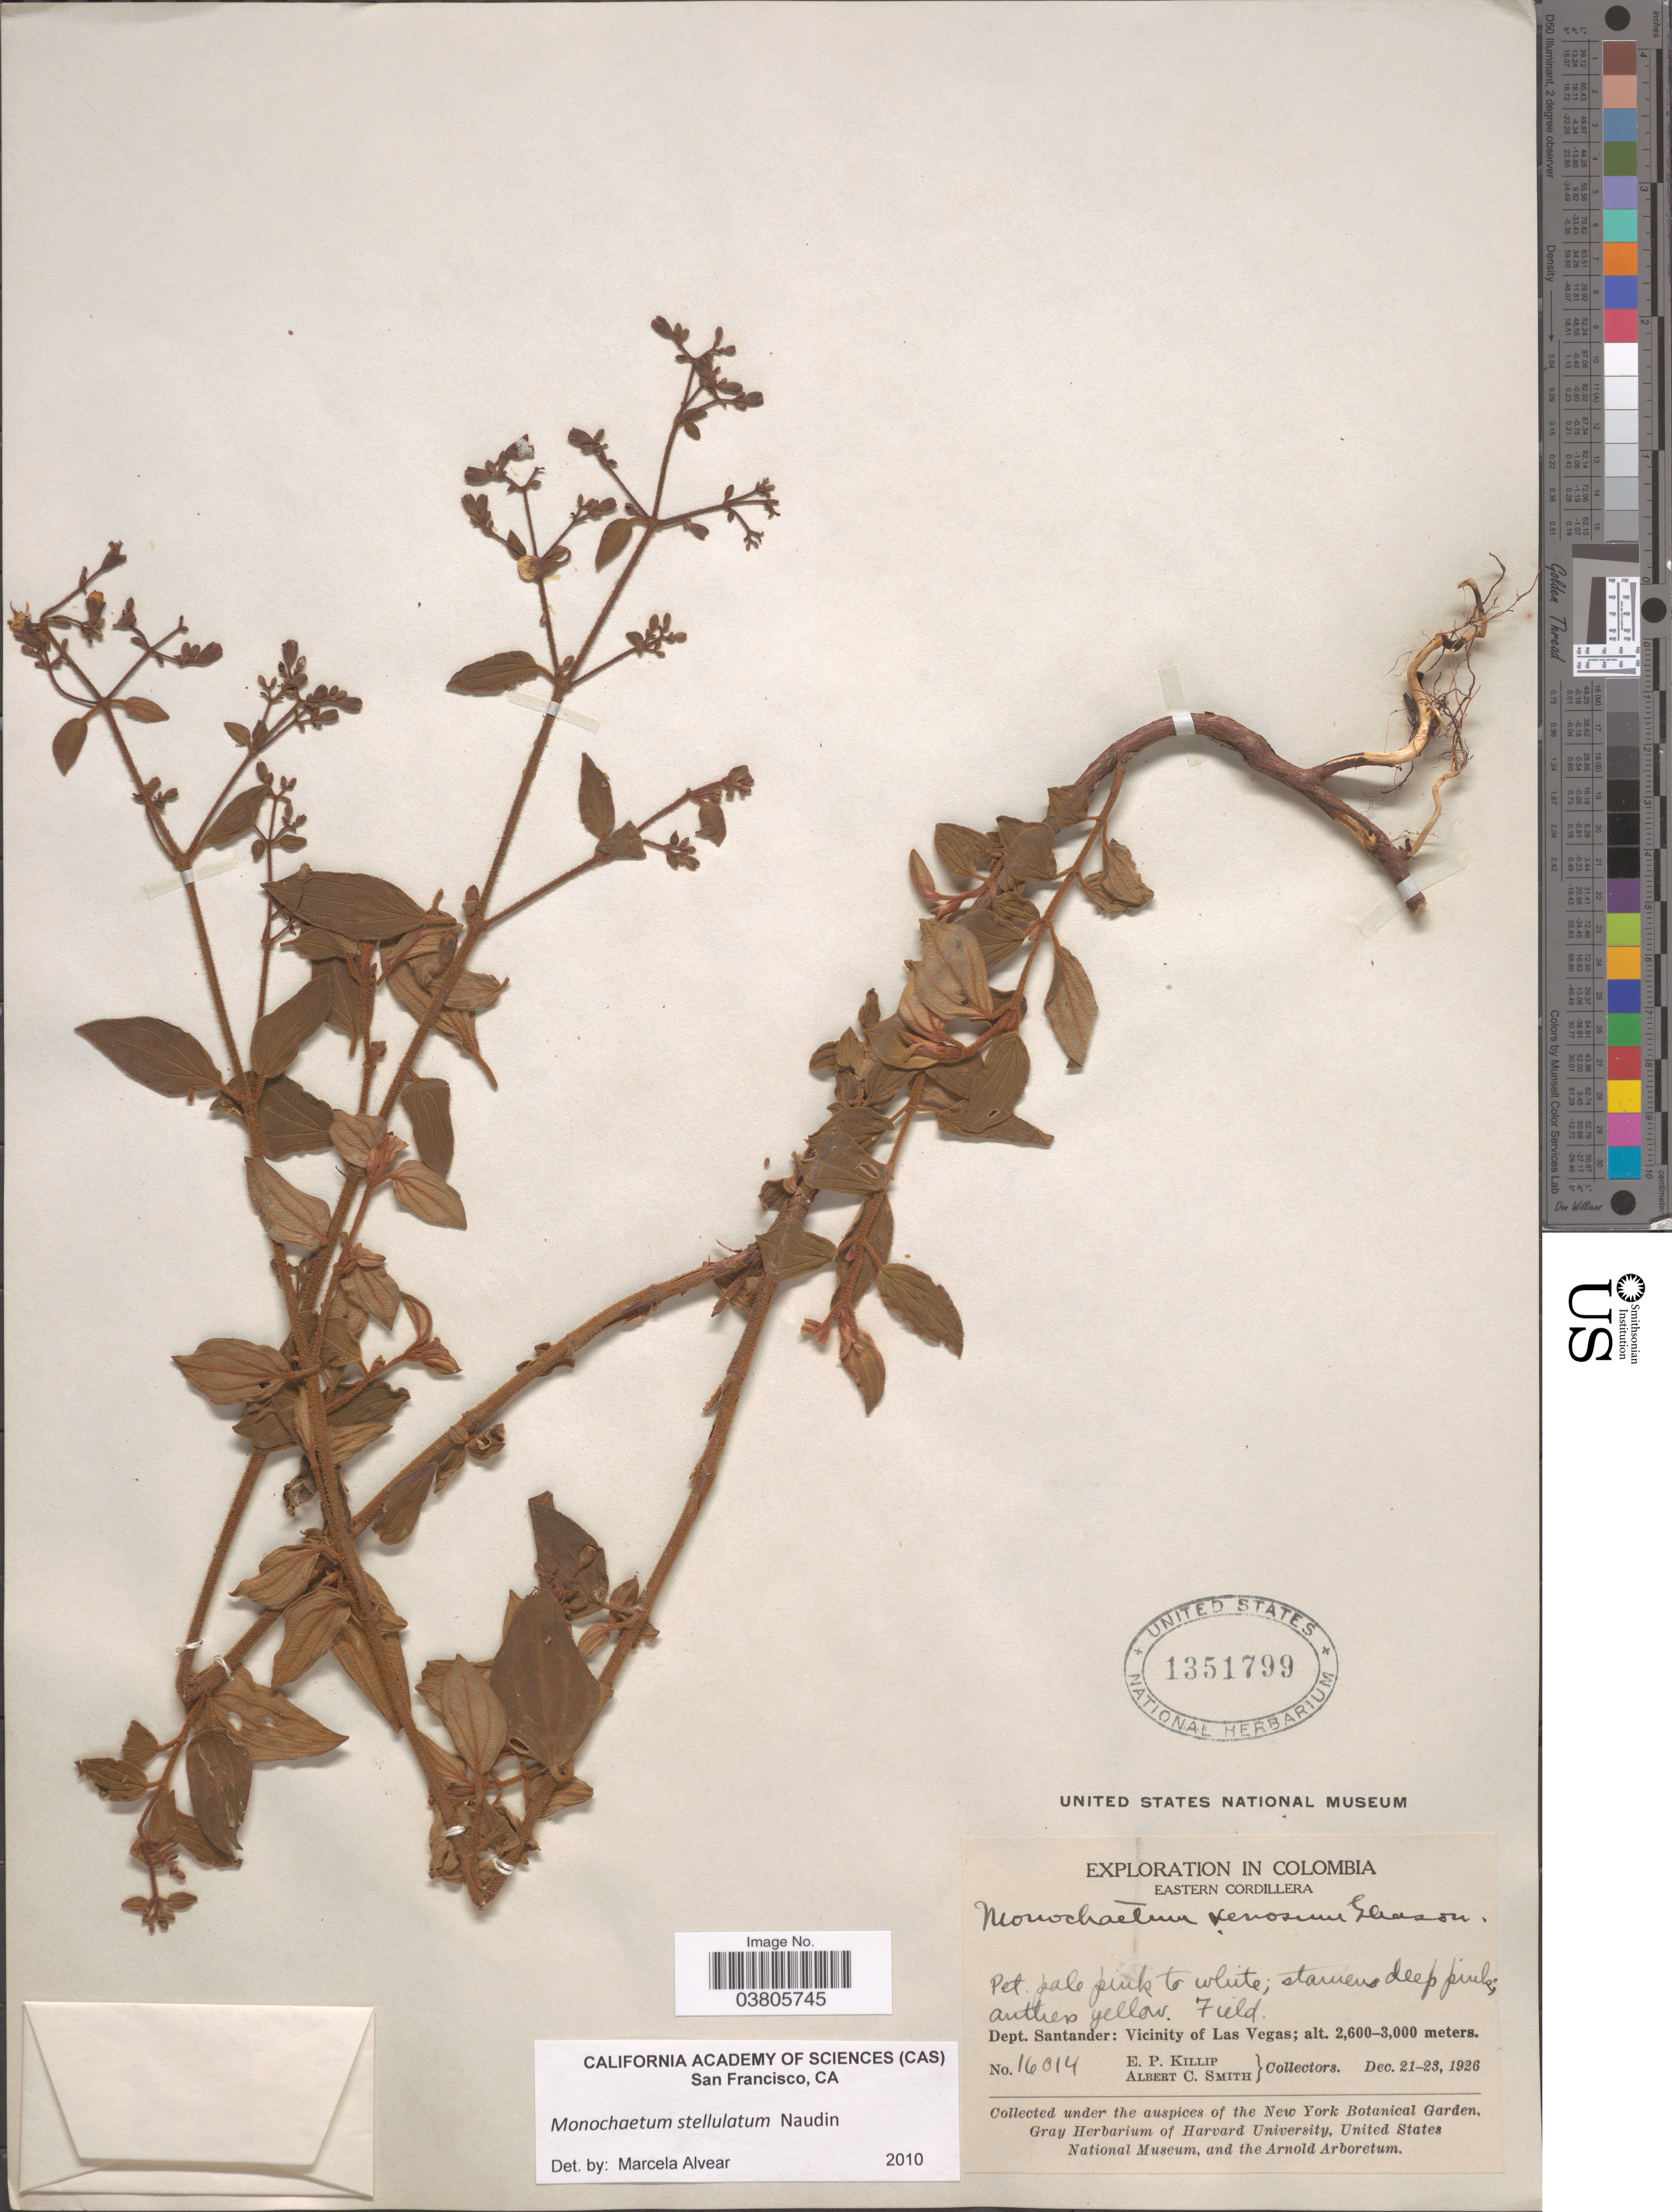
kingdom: Plantae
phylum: Tracheophyta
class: Magnoliopsida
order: Myrtales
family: Melastomataceae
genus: Monochaetum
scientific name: Monochaetum stellulatum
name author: Naudin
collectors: E. P. Killip & A. C. Smith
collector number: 16014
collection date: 1926-12-21/1926-12-23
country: Colombia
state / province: Santander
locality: Eastern Cordillera. Dept. Santander: Vicinity of Las Vegas.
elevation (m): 2600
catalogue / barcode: US 1351799